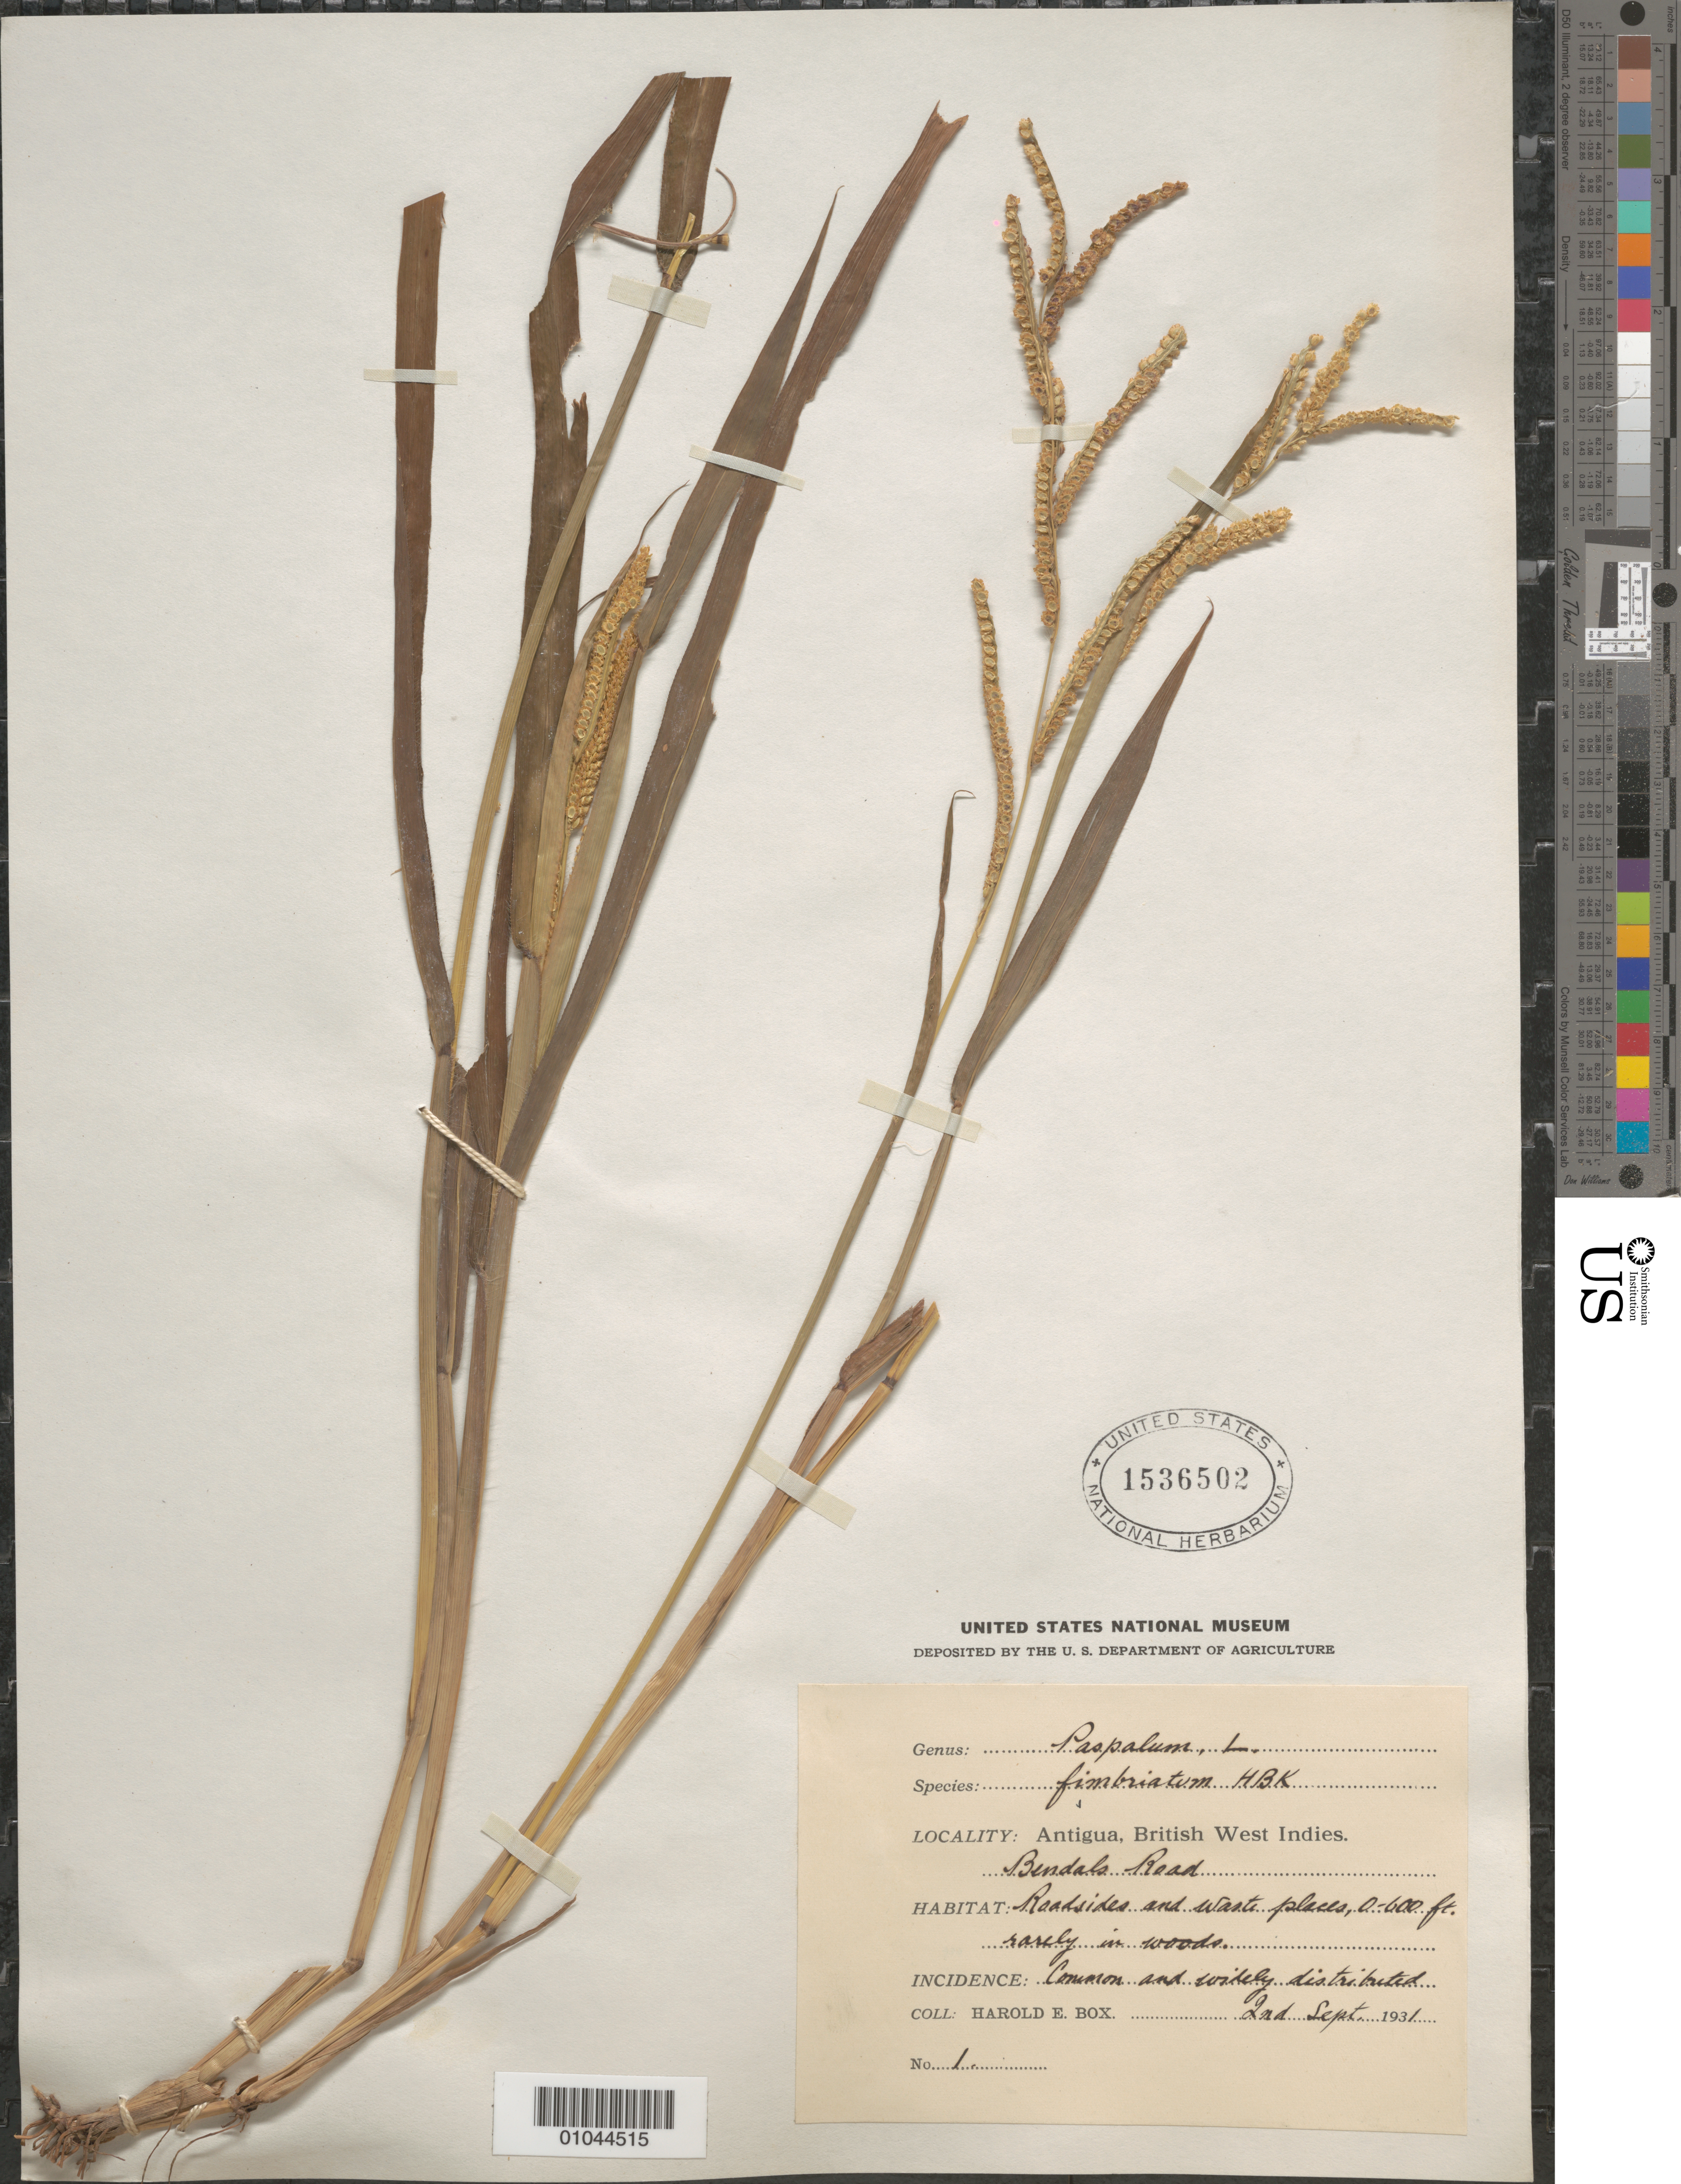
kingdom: Plantae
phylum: Tracheophyta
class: Liliopsida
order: Poales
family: Poaceae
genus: Paspalum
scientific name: Paspalum fimbriatum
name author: Kunth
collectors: H. E. Box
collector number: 1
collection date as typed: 02 Sep 1931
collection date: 1931-09-02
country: Antigua and Barbuda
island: Antigua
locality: Bendals Road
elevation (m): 0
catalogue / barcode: US 1536502